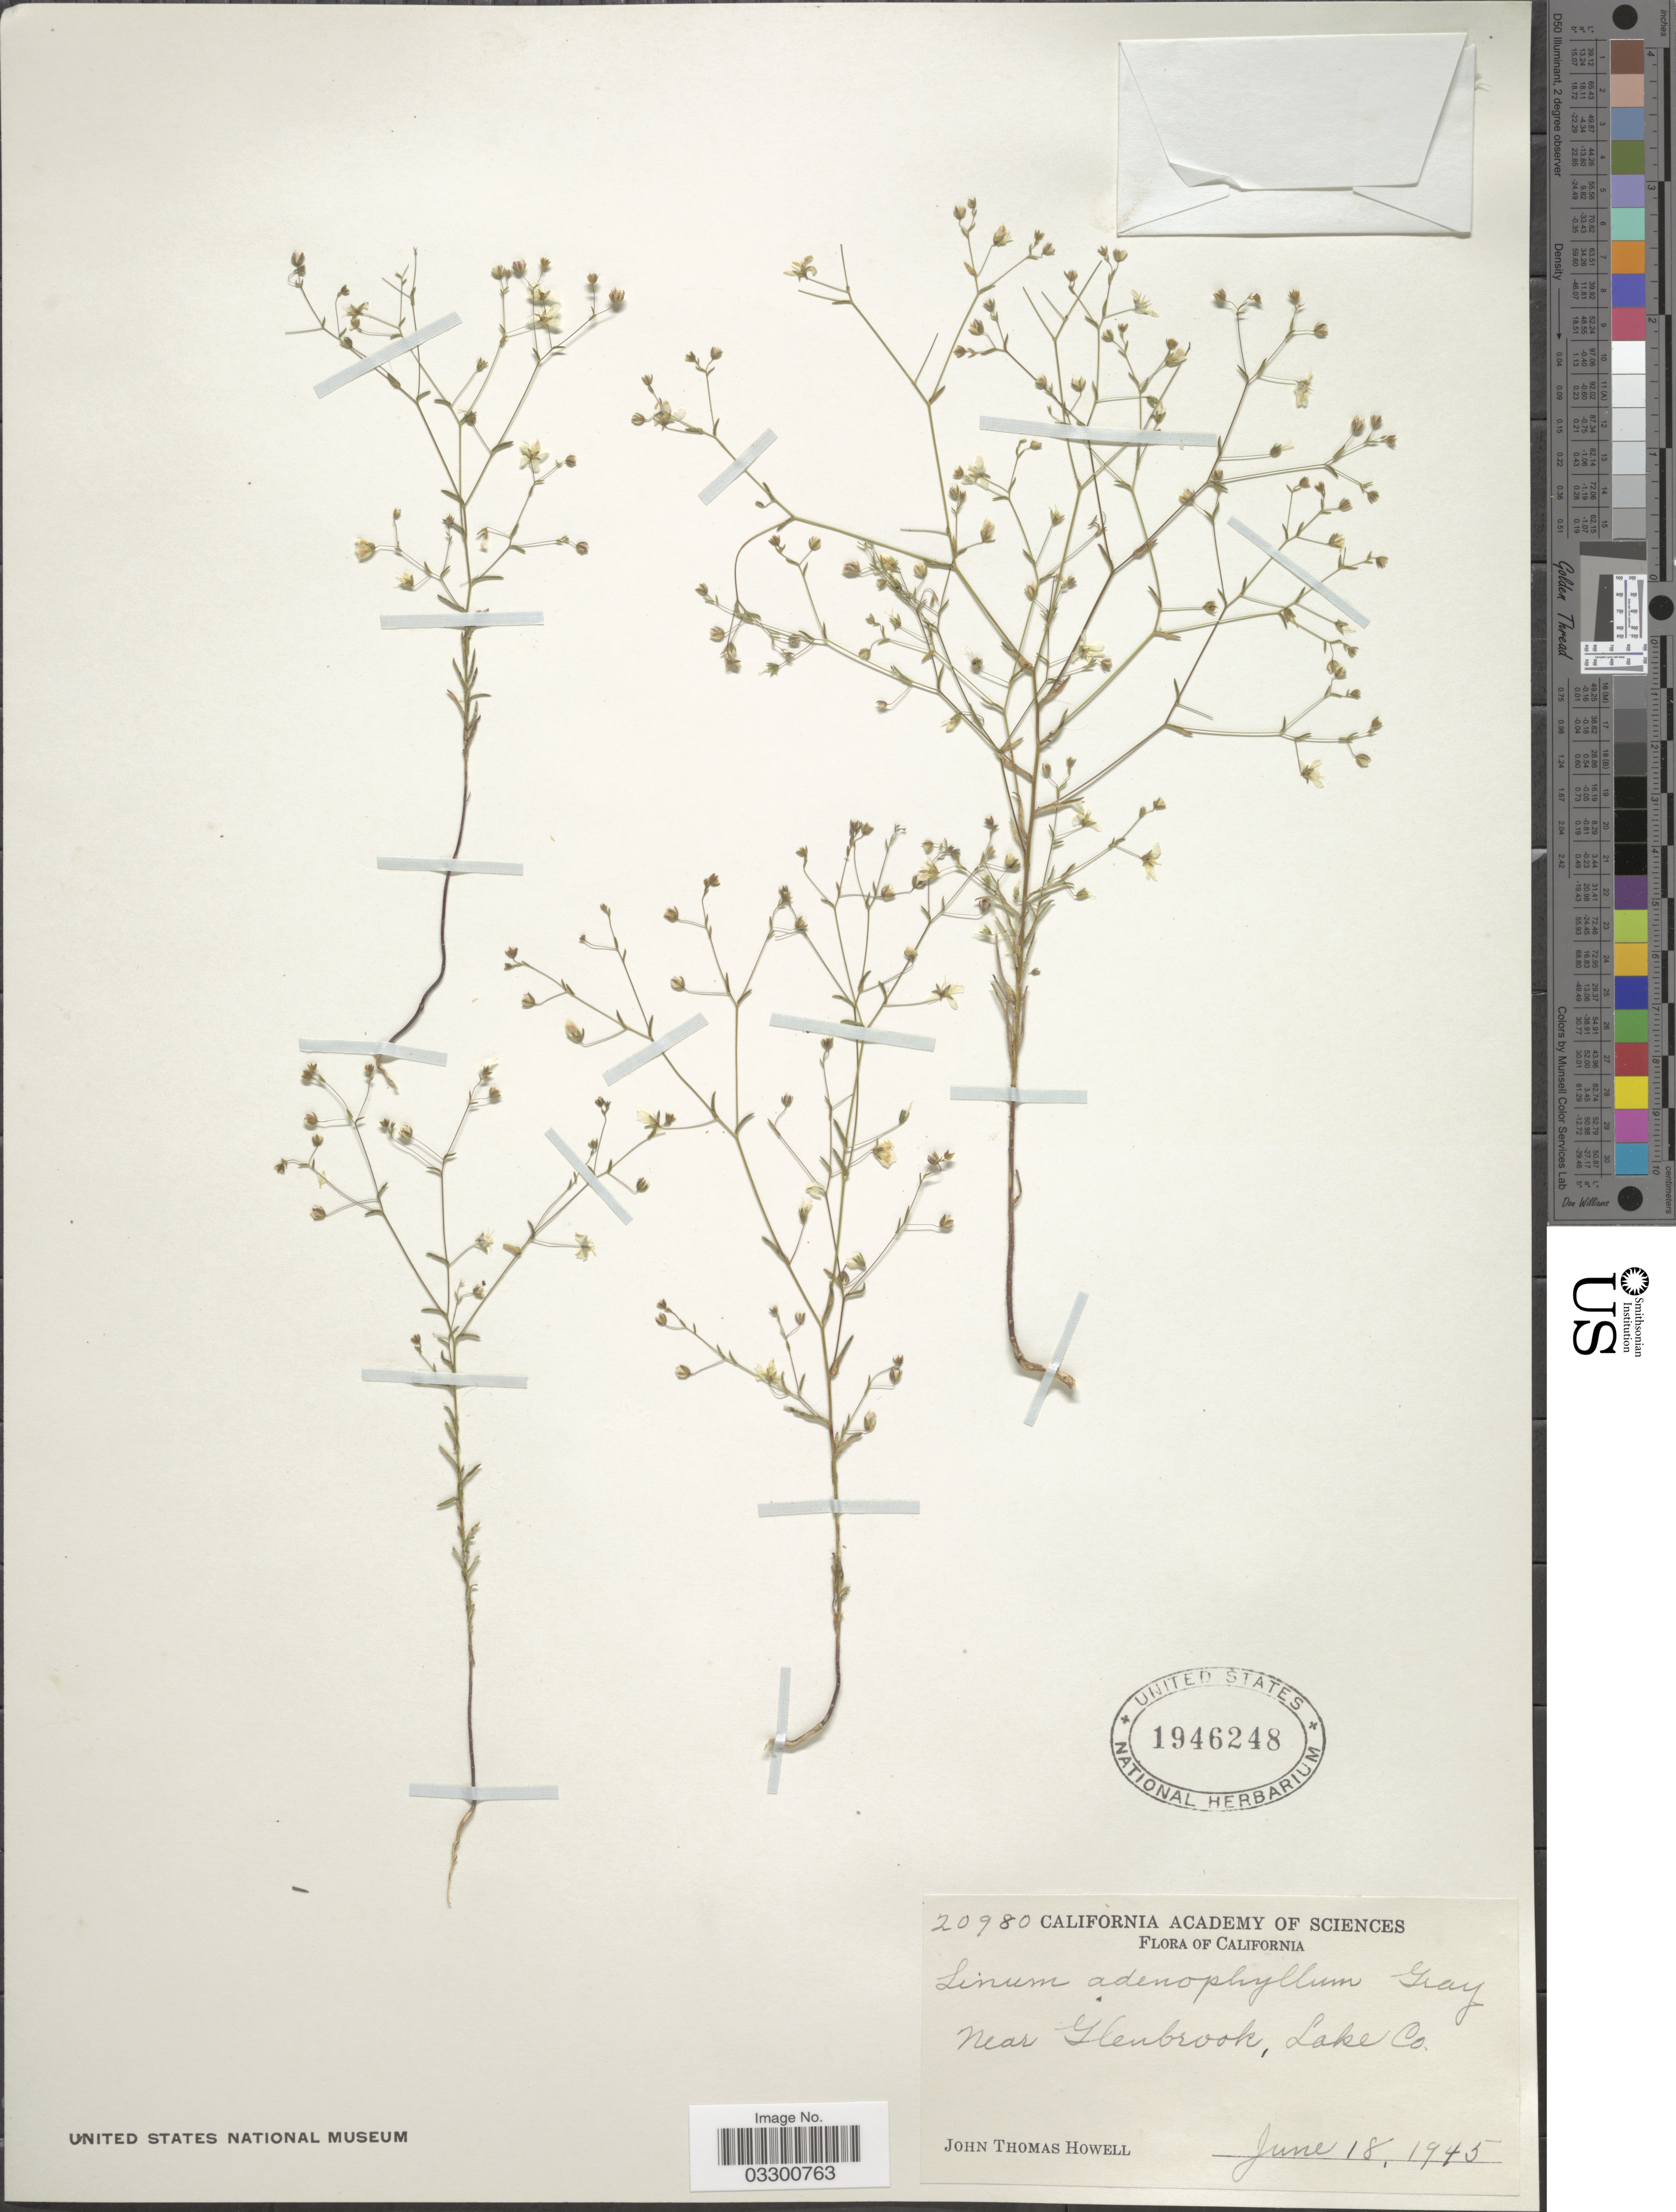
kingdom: Plantae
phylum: Tracheophyta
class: Magnoliopsida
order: Malpighiales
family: Linaceae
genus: Hesperolinon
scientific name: Hesperolinon adenophyllum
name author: (A. Gray) Small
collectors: J. T. Howell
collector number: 20980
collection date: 1945-06-18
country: United States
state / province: California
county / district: Lake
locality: Near Glenbrook, Lake Co.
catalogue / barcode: US 1946248